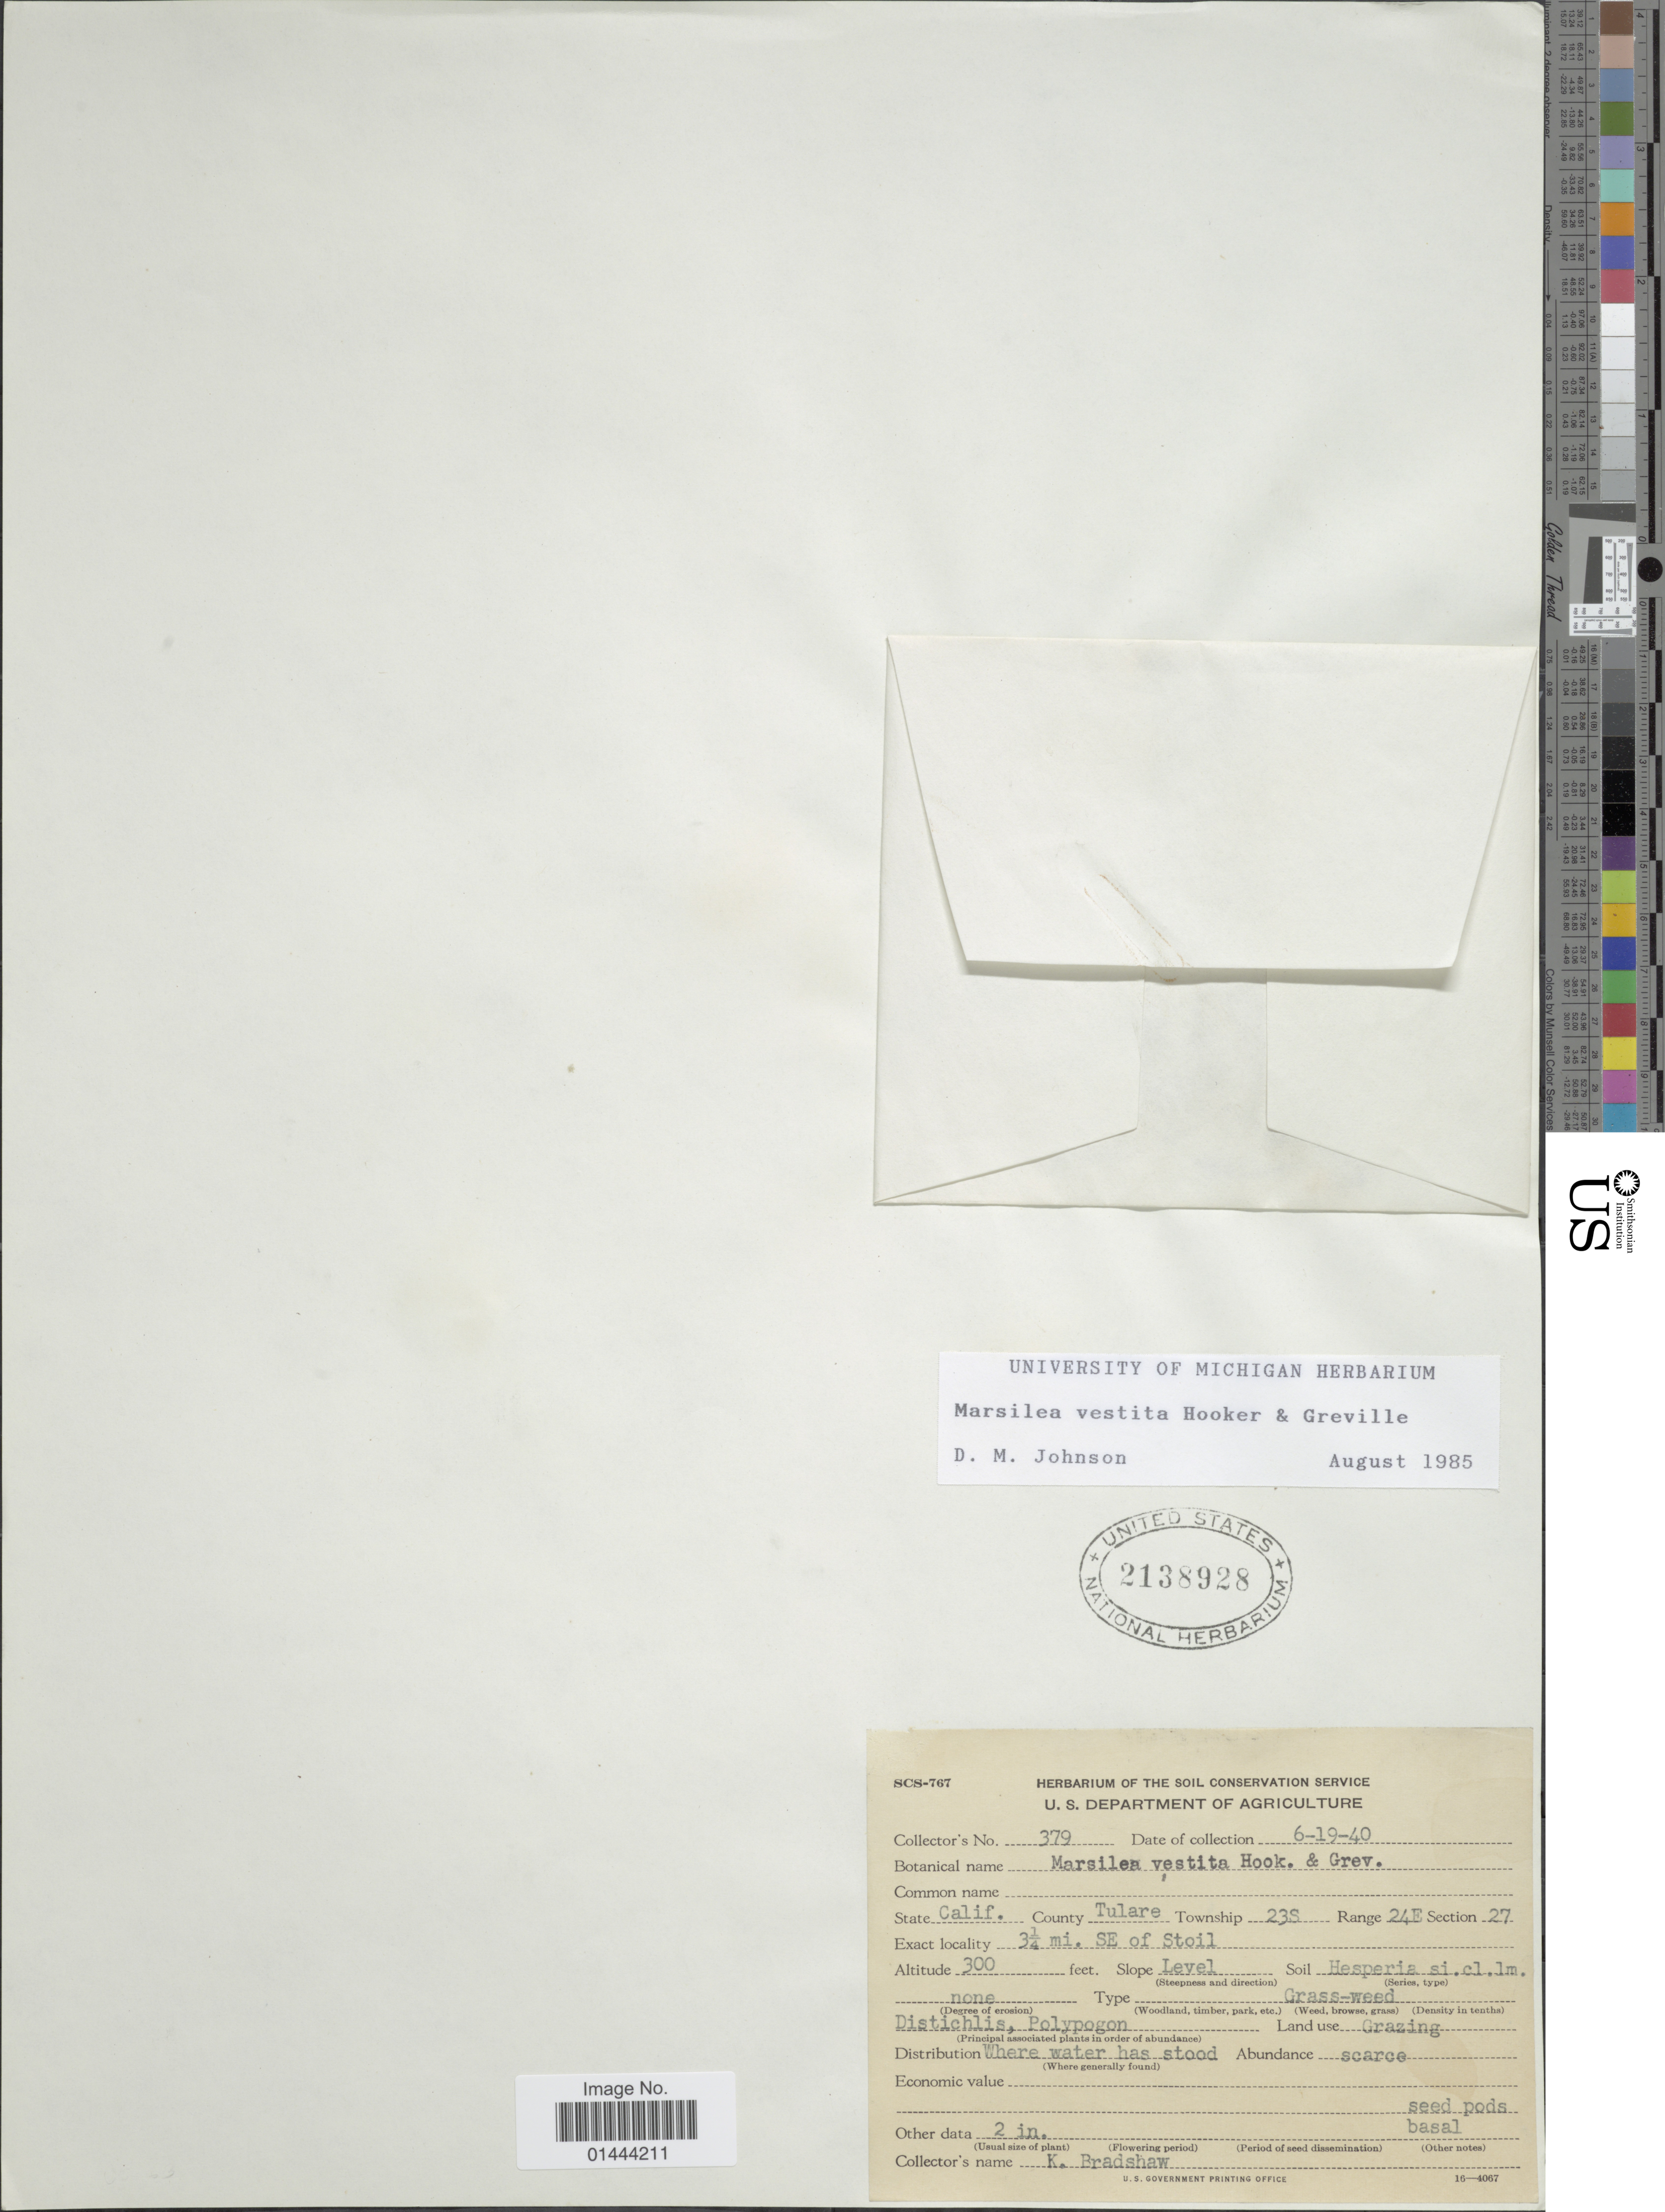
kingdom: Plantae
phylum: Tracheophyta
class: Polypodiopsida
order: Salviniales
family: Marsileaceae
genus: Marsilea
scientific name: Marsilea vestita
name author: Hook. & Grev.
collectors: K. Bradshaw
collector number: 379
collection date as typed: Transcribed d/m/y: 19/6/40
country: United States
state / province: California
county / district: Tulare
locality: County Tulare, Township 23S, Range 24E Section 27, 3¼ mi. SE of Stoil, where water has stood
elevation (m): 91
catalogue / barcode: US 2138928